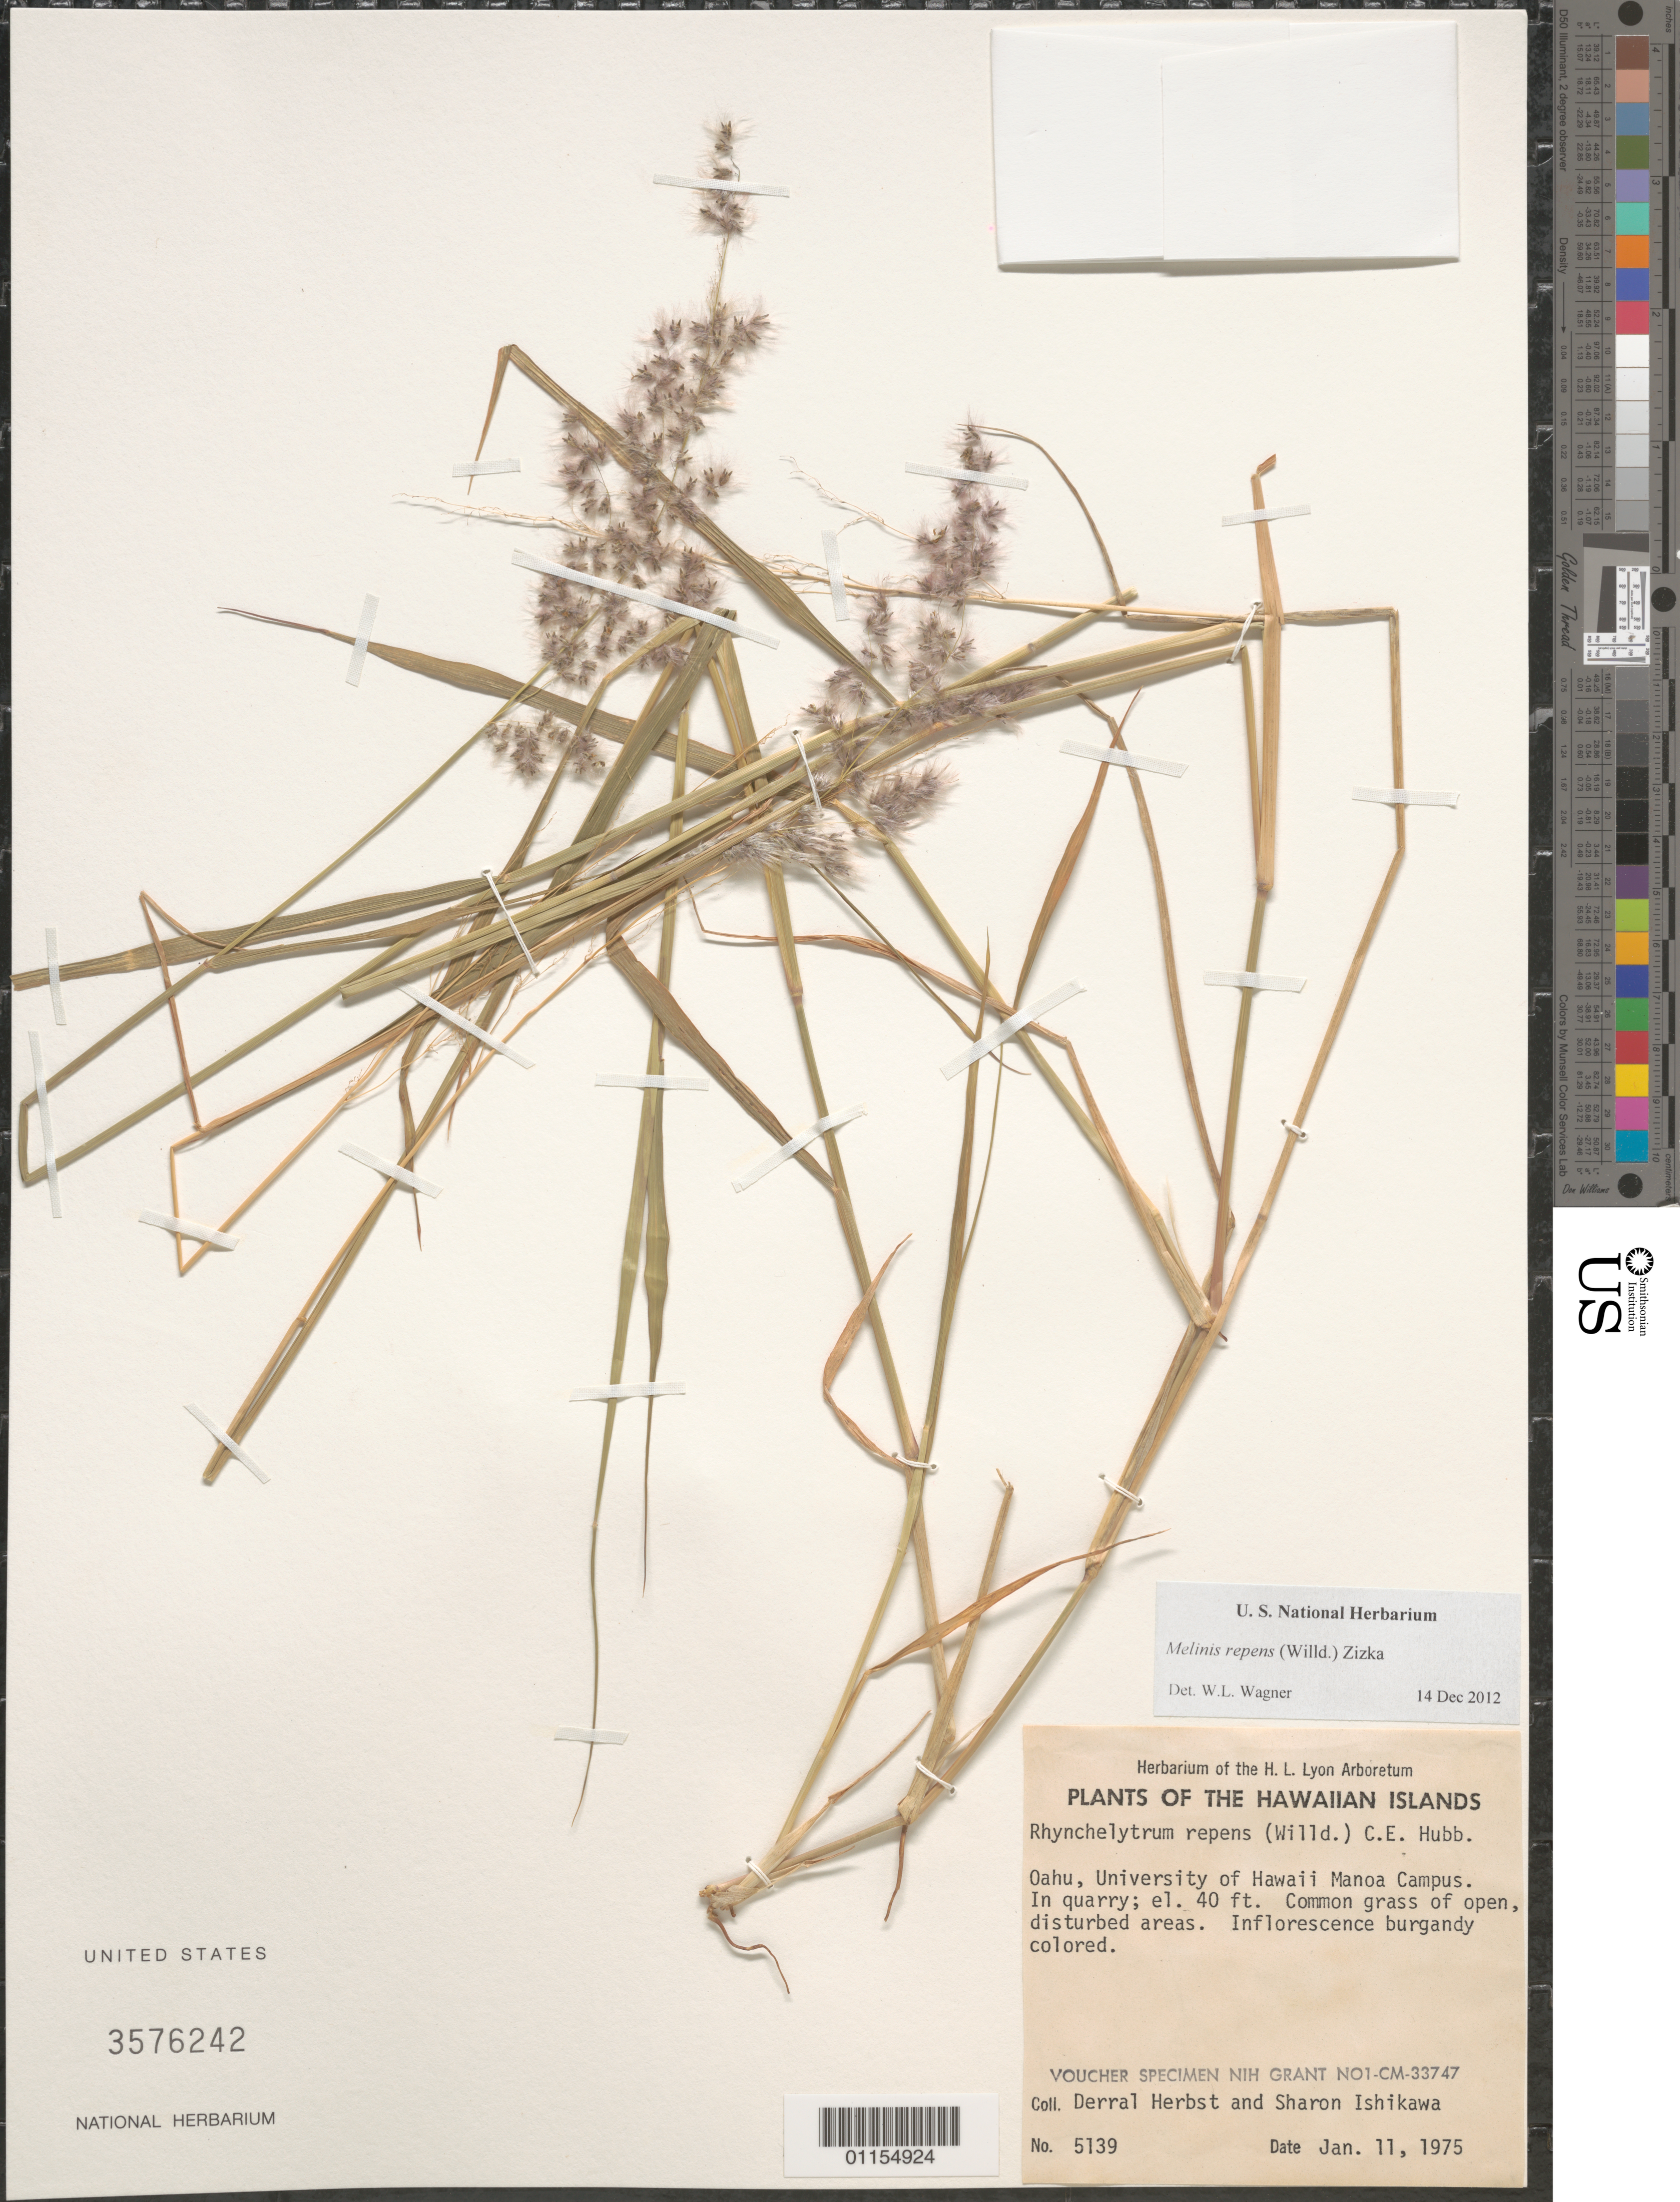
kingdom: Plantae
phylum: Tracheophyta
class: Liliopsida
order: Poales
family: Poaceae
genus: Melinis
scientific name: Melinis repens subsp. repens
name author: (Willd.) Zizka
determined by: Faccenda, K.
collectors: D. R. Herbst & S. Ishikawa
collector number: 5139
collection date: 1975-01-11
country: United States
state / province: Hawaii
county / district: Honolulu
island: Oahu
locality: University of Hawaii, Manoa Campus, in quarry.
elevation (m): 12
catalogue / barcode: US 3576242